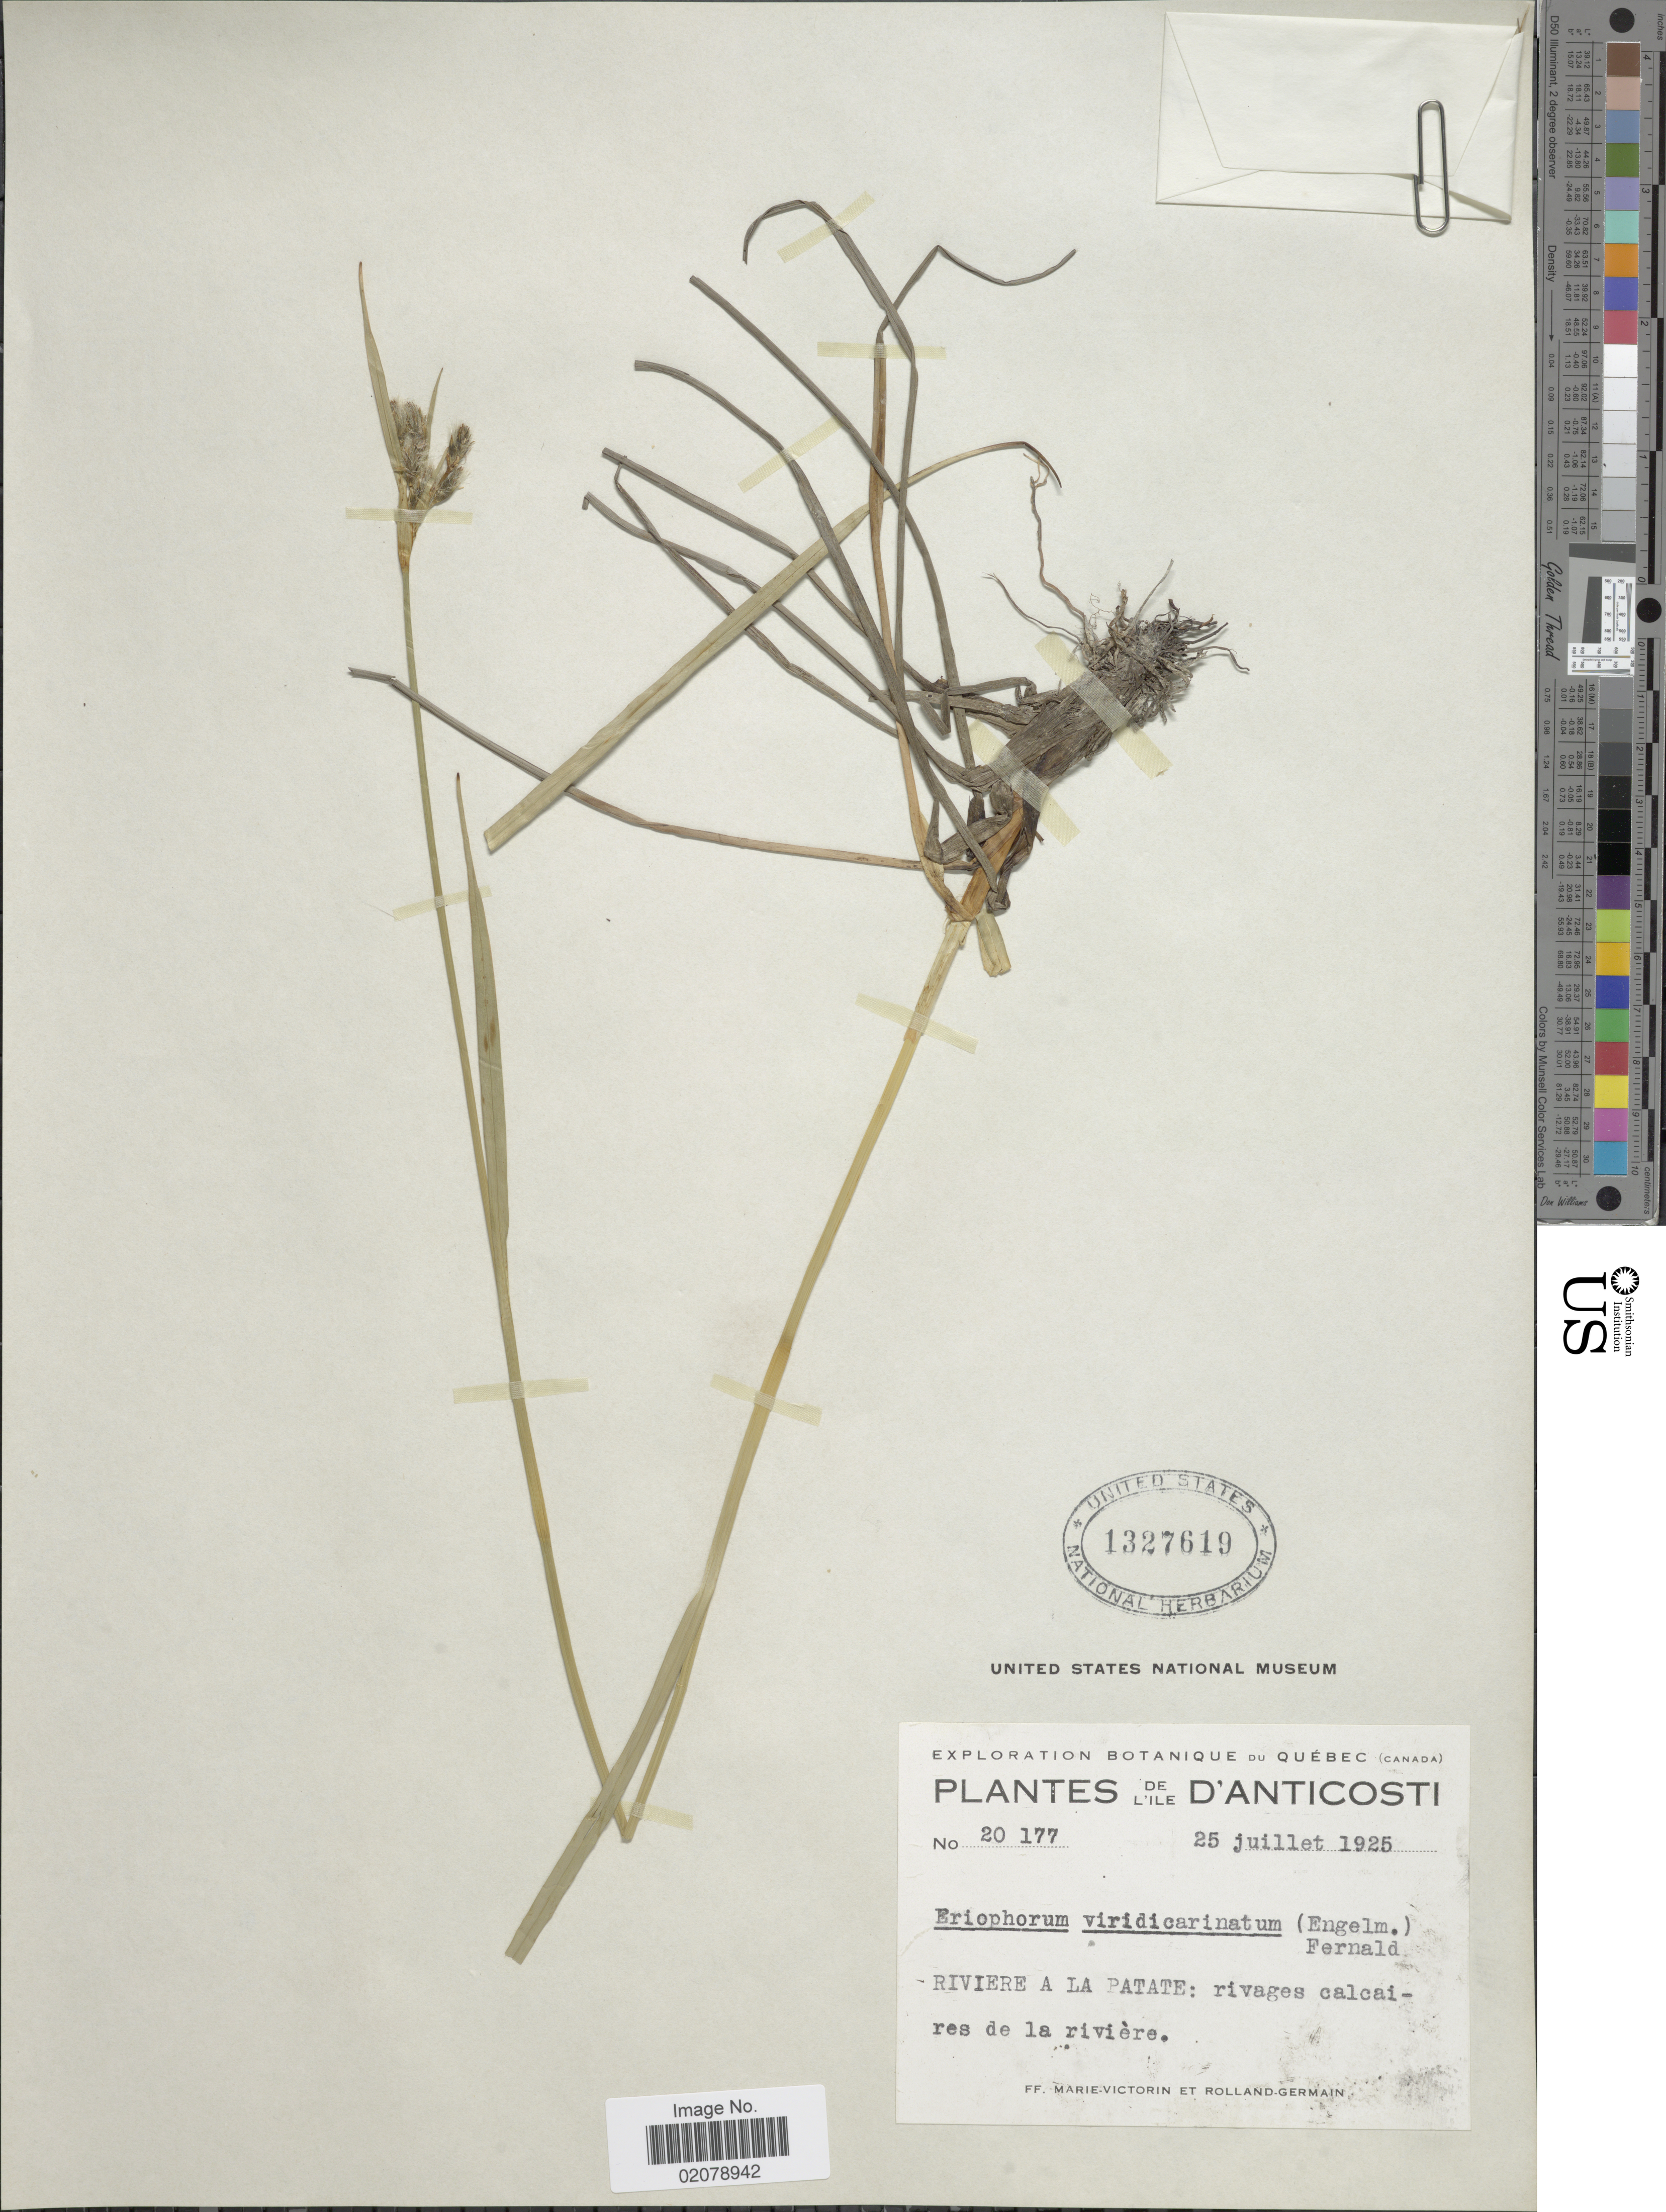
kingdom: Plantae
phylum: Tracheophyta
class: Liliopsida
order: Poales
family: Cyperaceae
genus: Eriophorum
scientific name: Eriophorum viridicarinatum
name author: (Englem.) Fernald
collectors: F. Marie-Victorin & Rolland-Germain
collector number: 20177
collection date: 1925-07-25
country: Canada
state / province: Quebec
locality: L'ile d'Anticosti. Riviere au La Patate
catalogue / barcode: US 1327619